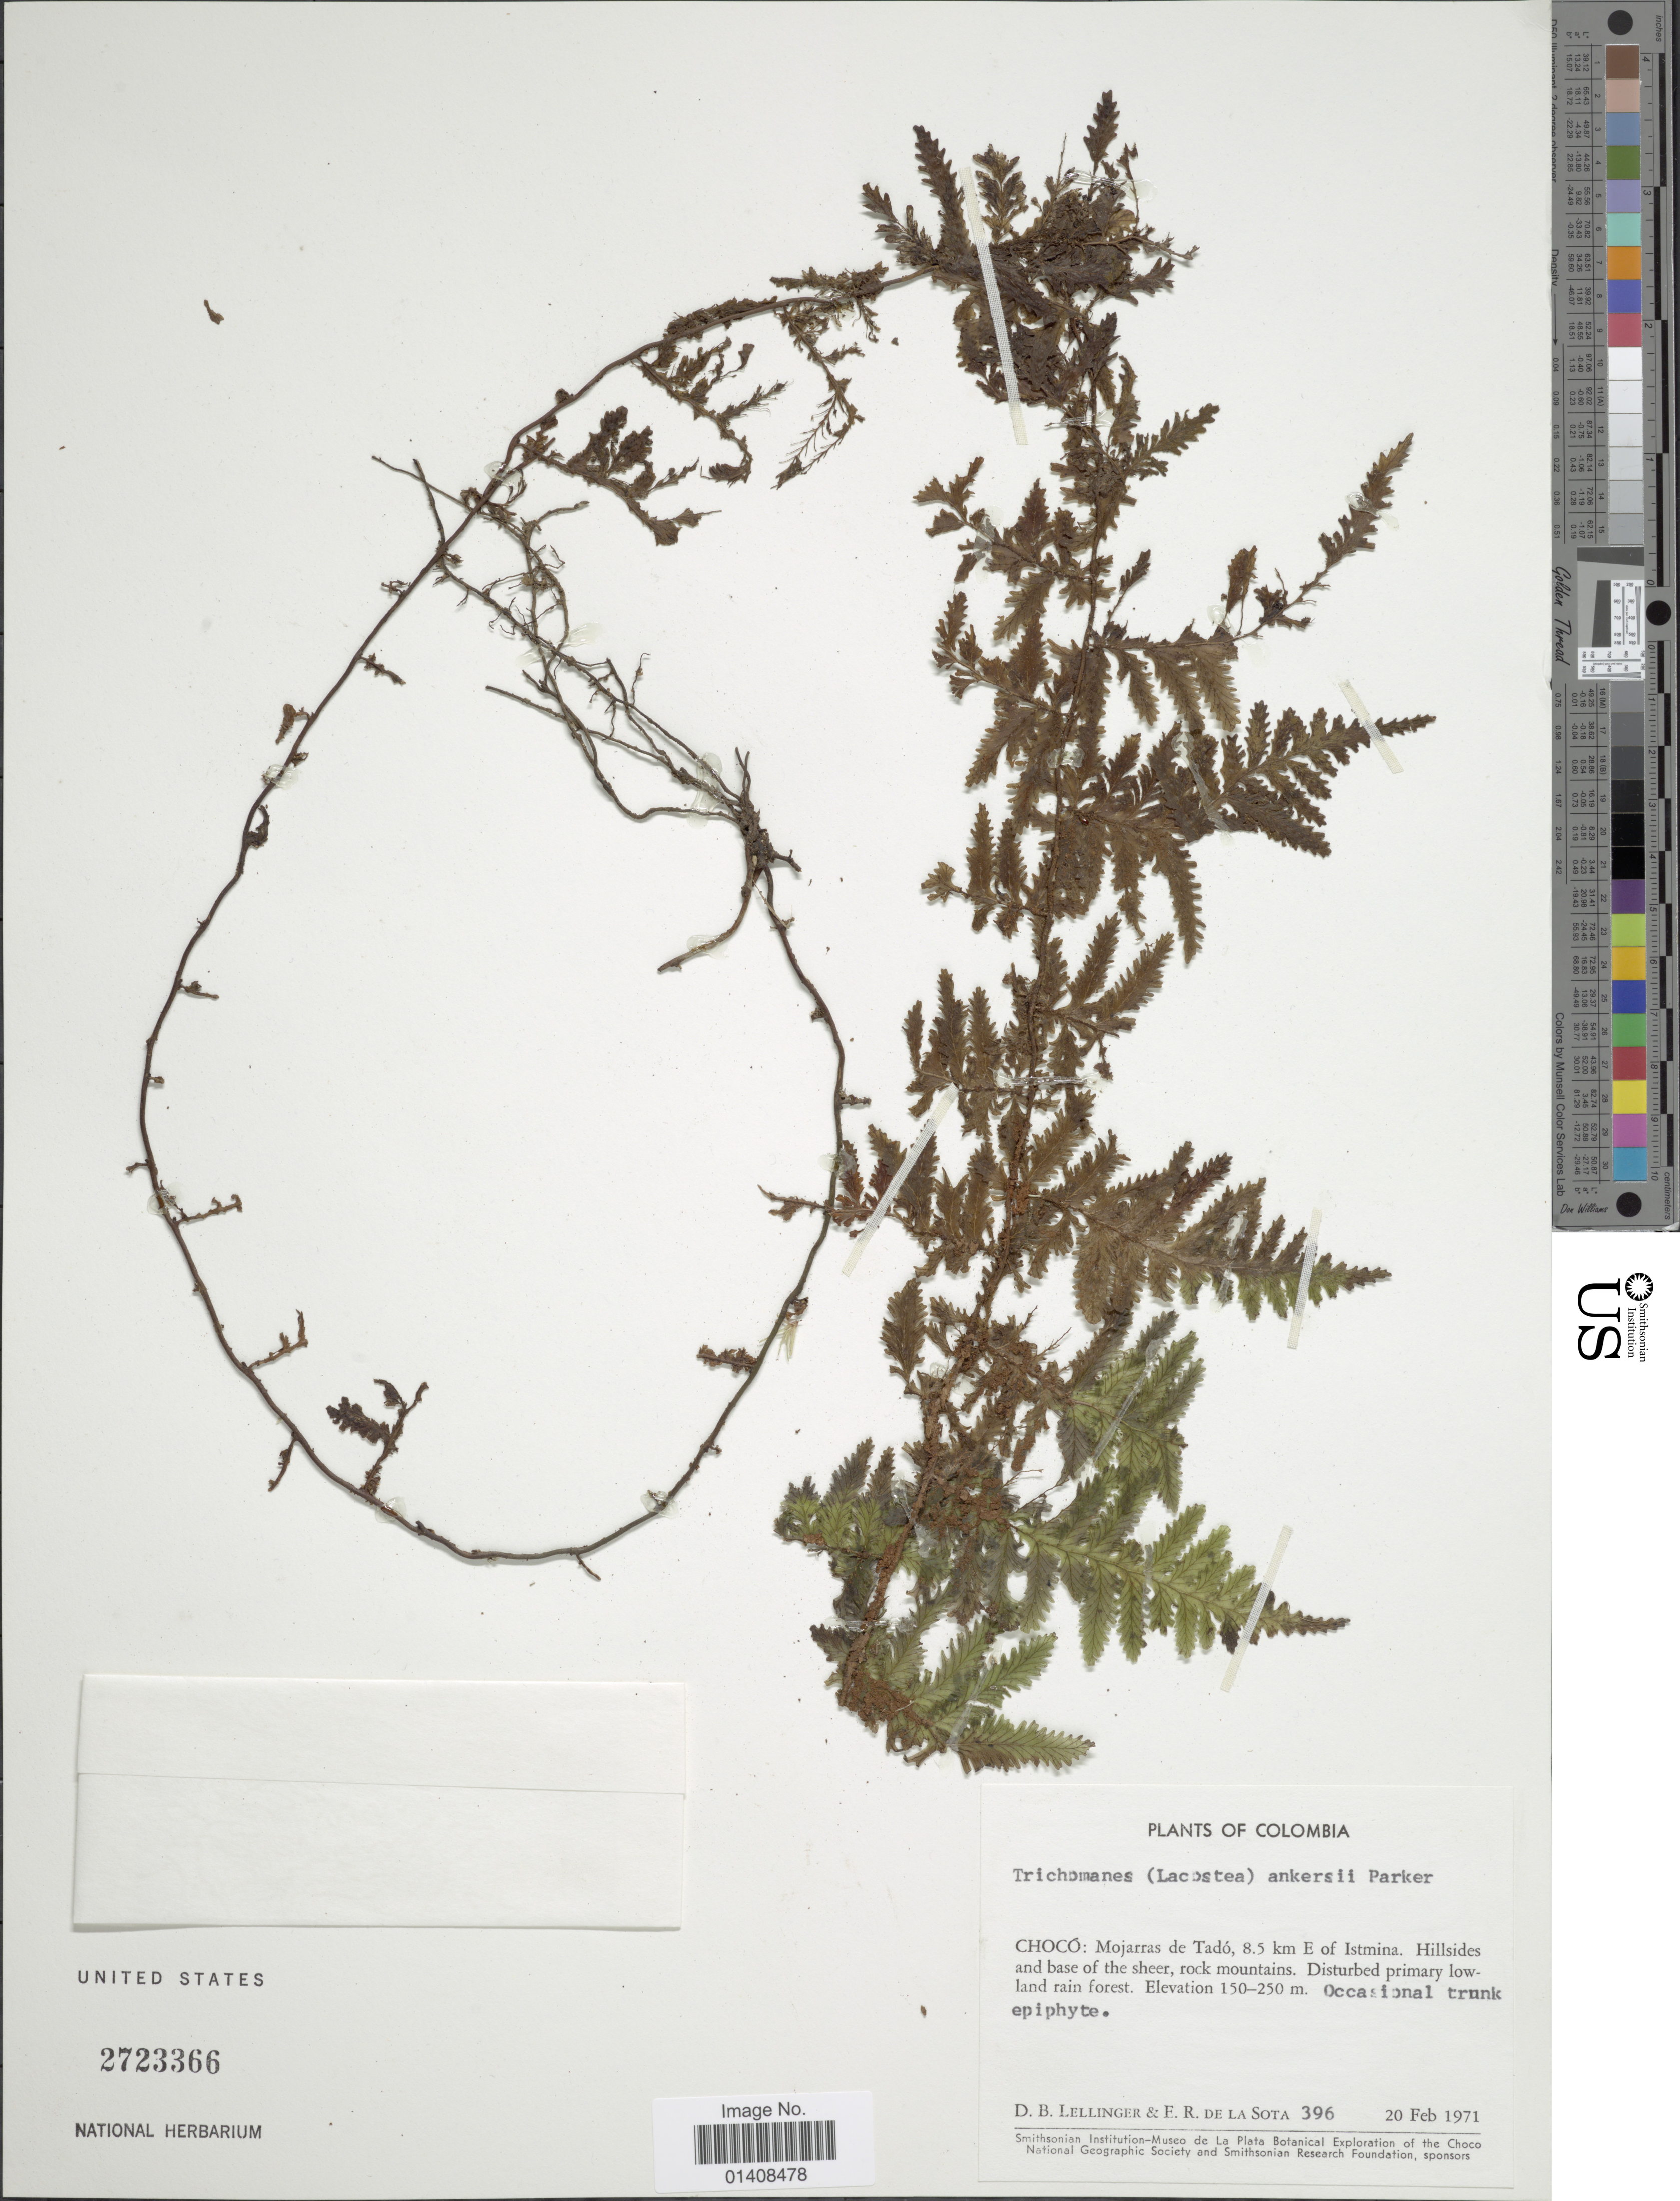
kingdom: Plantae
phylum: Tracheophyta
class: Polypodiopsida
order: Hymenophyllales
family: Hymenophyllaceae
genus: Trichomanes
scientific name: Trichomanes ankersii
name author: C. Parker ex Hook. & Grev.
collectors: D. B. Lellinger & E. R. de la Sota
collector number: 396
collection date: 1971-02-20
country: Colombia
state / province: Chocó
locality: Mojarras de Tado 8.5 km E of Istmia.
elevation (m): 150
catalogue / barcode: US 2723366